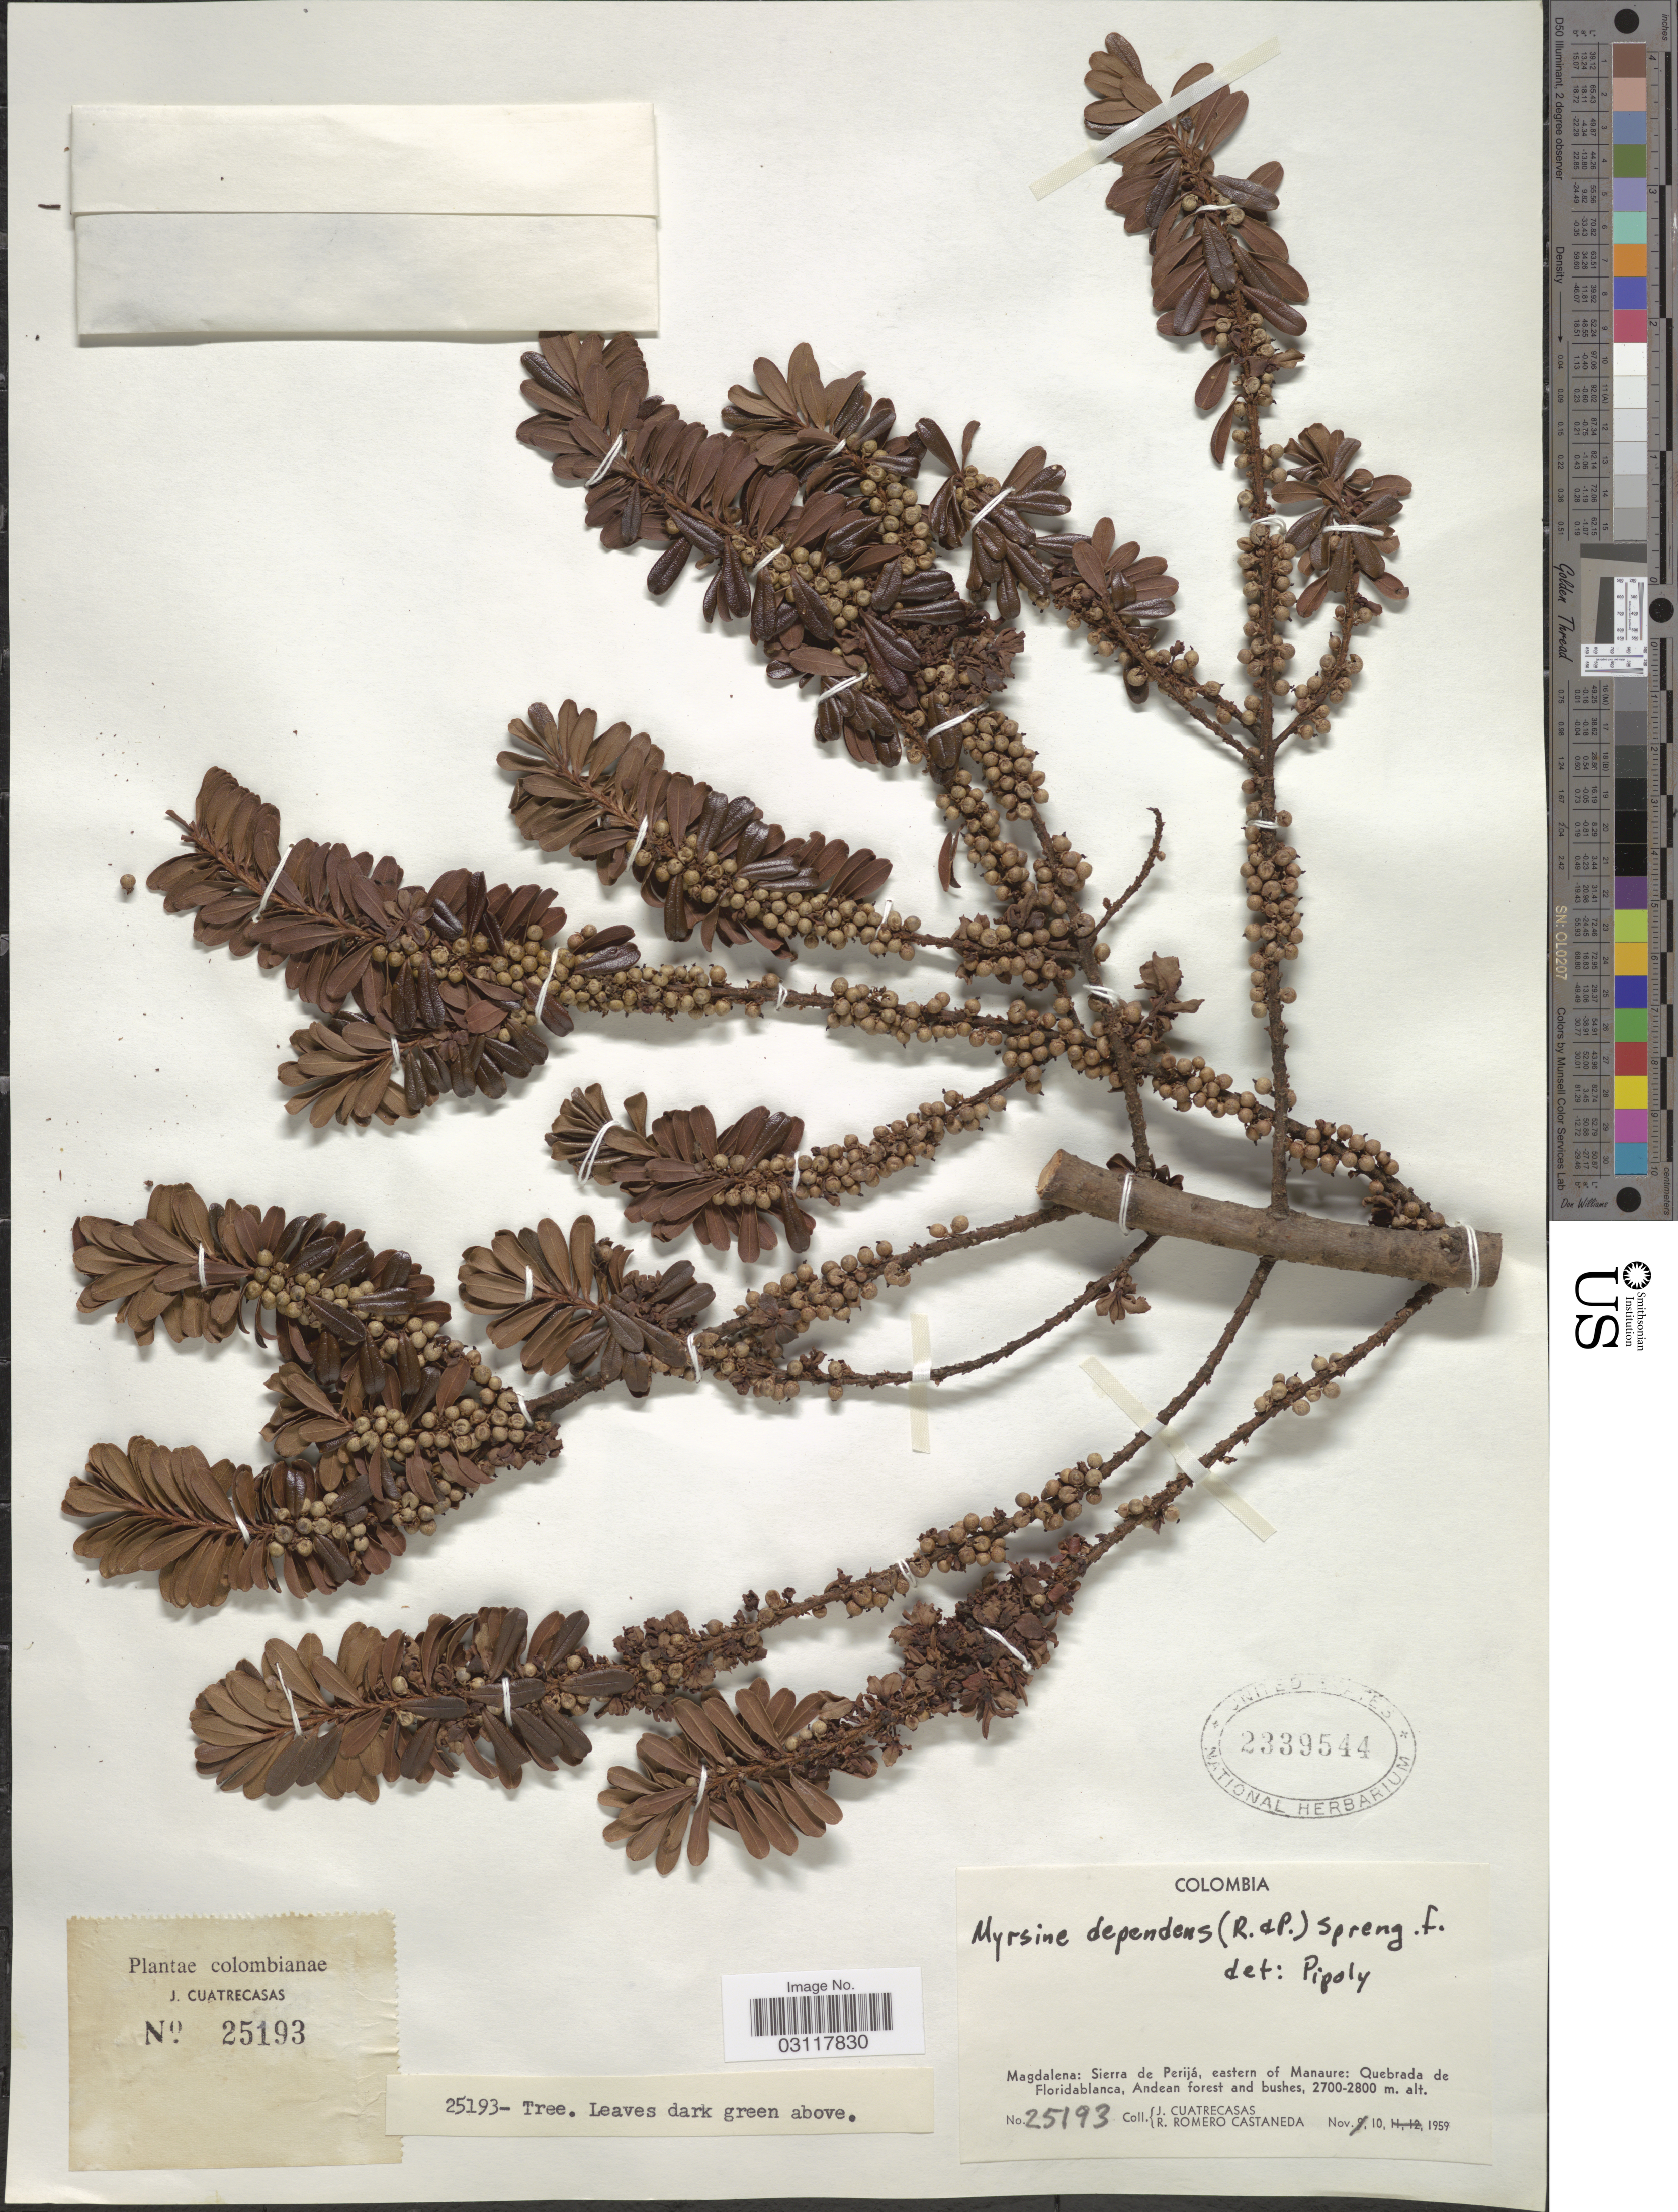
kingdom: Plantae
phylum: Tracheophyta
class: Magnoliopsida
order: Ericales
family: Primulaceae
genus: Rapanea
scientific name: Rapanea dependens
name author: (Ruiz & Pav.) Mez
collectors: J. Cuatrecasas & R. Romero Castañeda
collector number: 25193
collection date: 1959-11-10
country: Colombia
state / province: Magdalena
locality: Sierra de Perijá, eastern of Manaure: Quebrada de Floridablanca, Andean forest and bushes.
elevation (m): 2700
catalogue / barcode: US 2339544